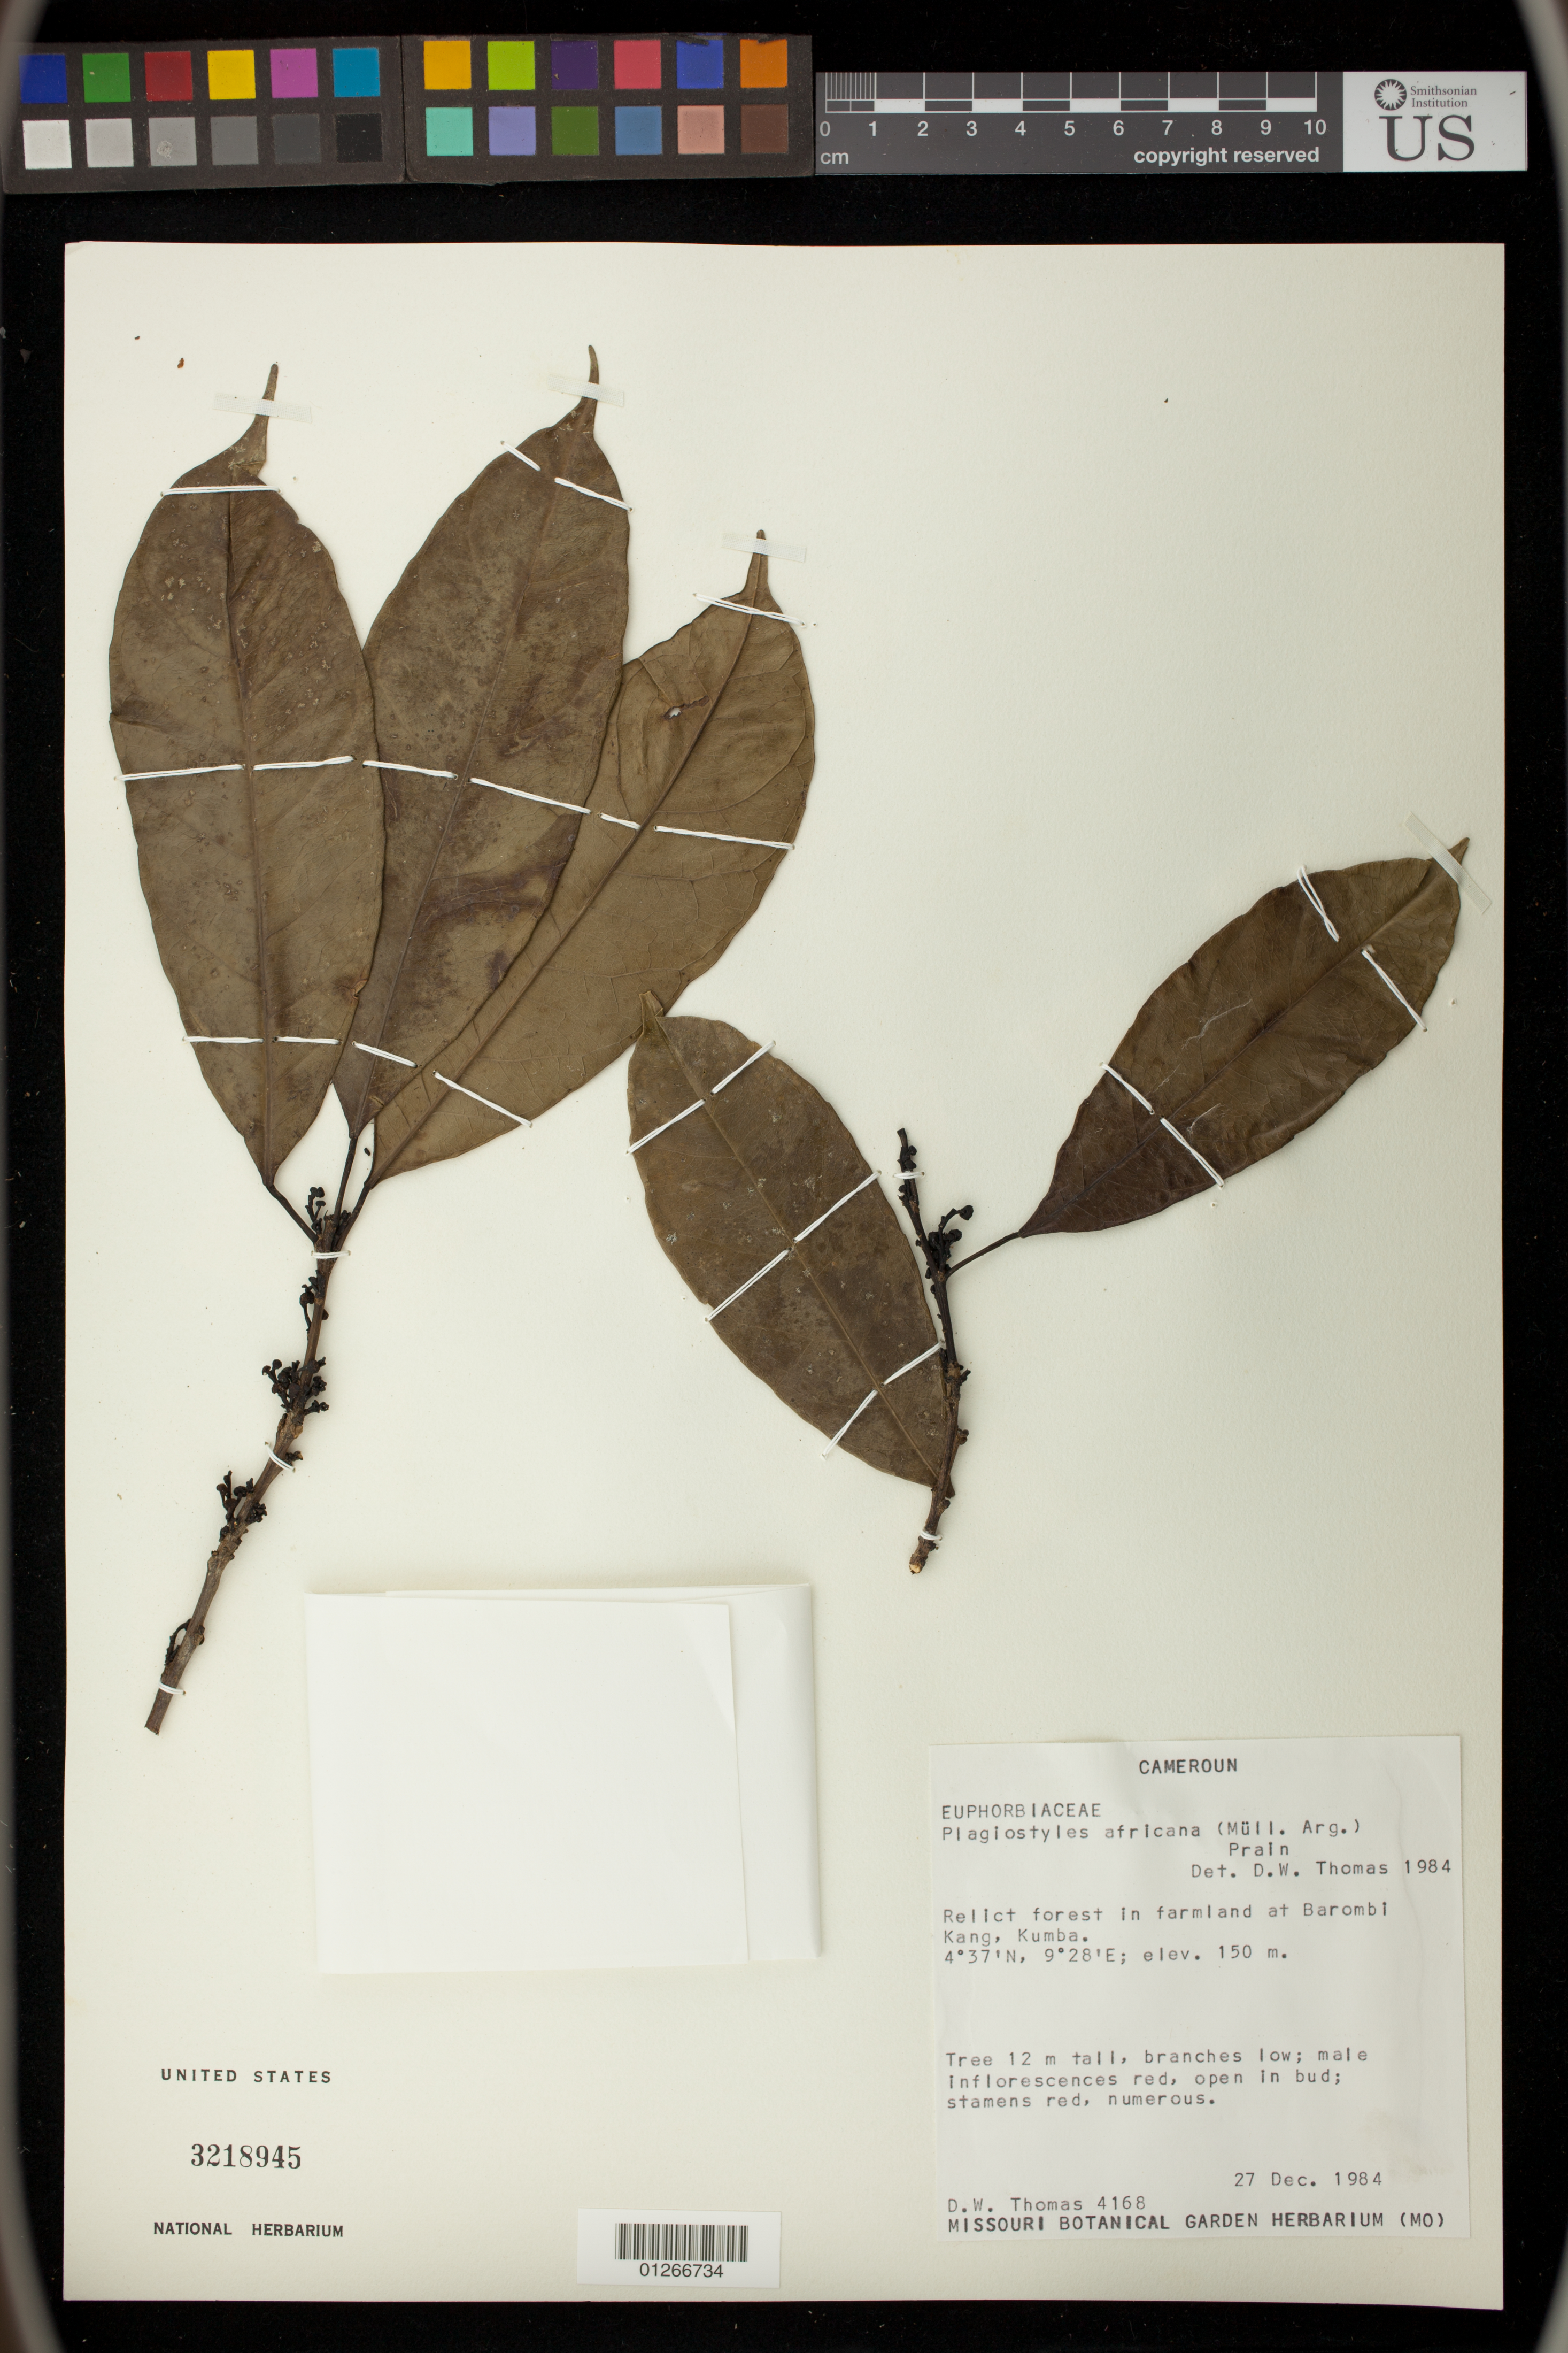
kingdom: Plantae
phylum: Tracheophyta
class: Magnoliopsida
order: Malpighiales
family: Euphorbiaceae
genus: Plagiostyles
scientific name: Plagiostyles africana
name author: (Müll. Arg.) Prain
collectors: D. W. Thomas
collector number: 4168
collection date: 1984-12-27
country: Cameroon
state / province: Sud-Ouest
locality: Barombi Kang, Kumba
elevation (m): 150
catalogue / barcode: US 3218945